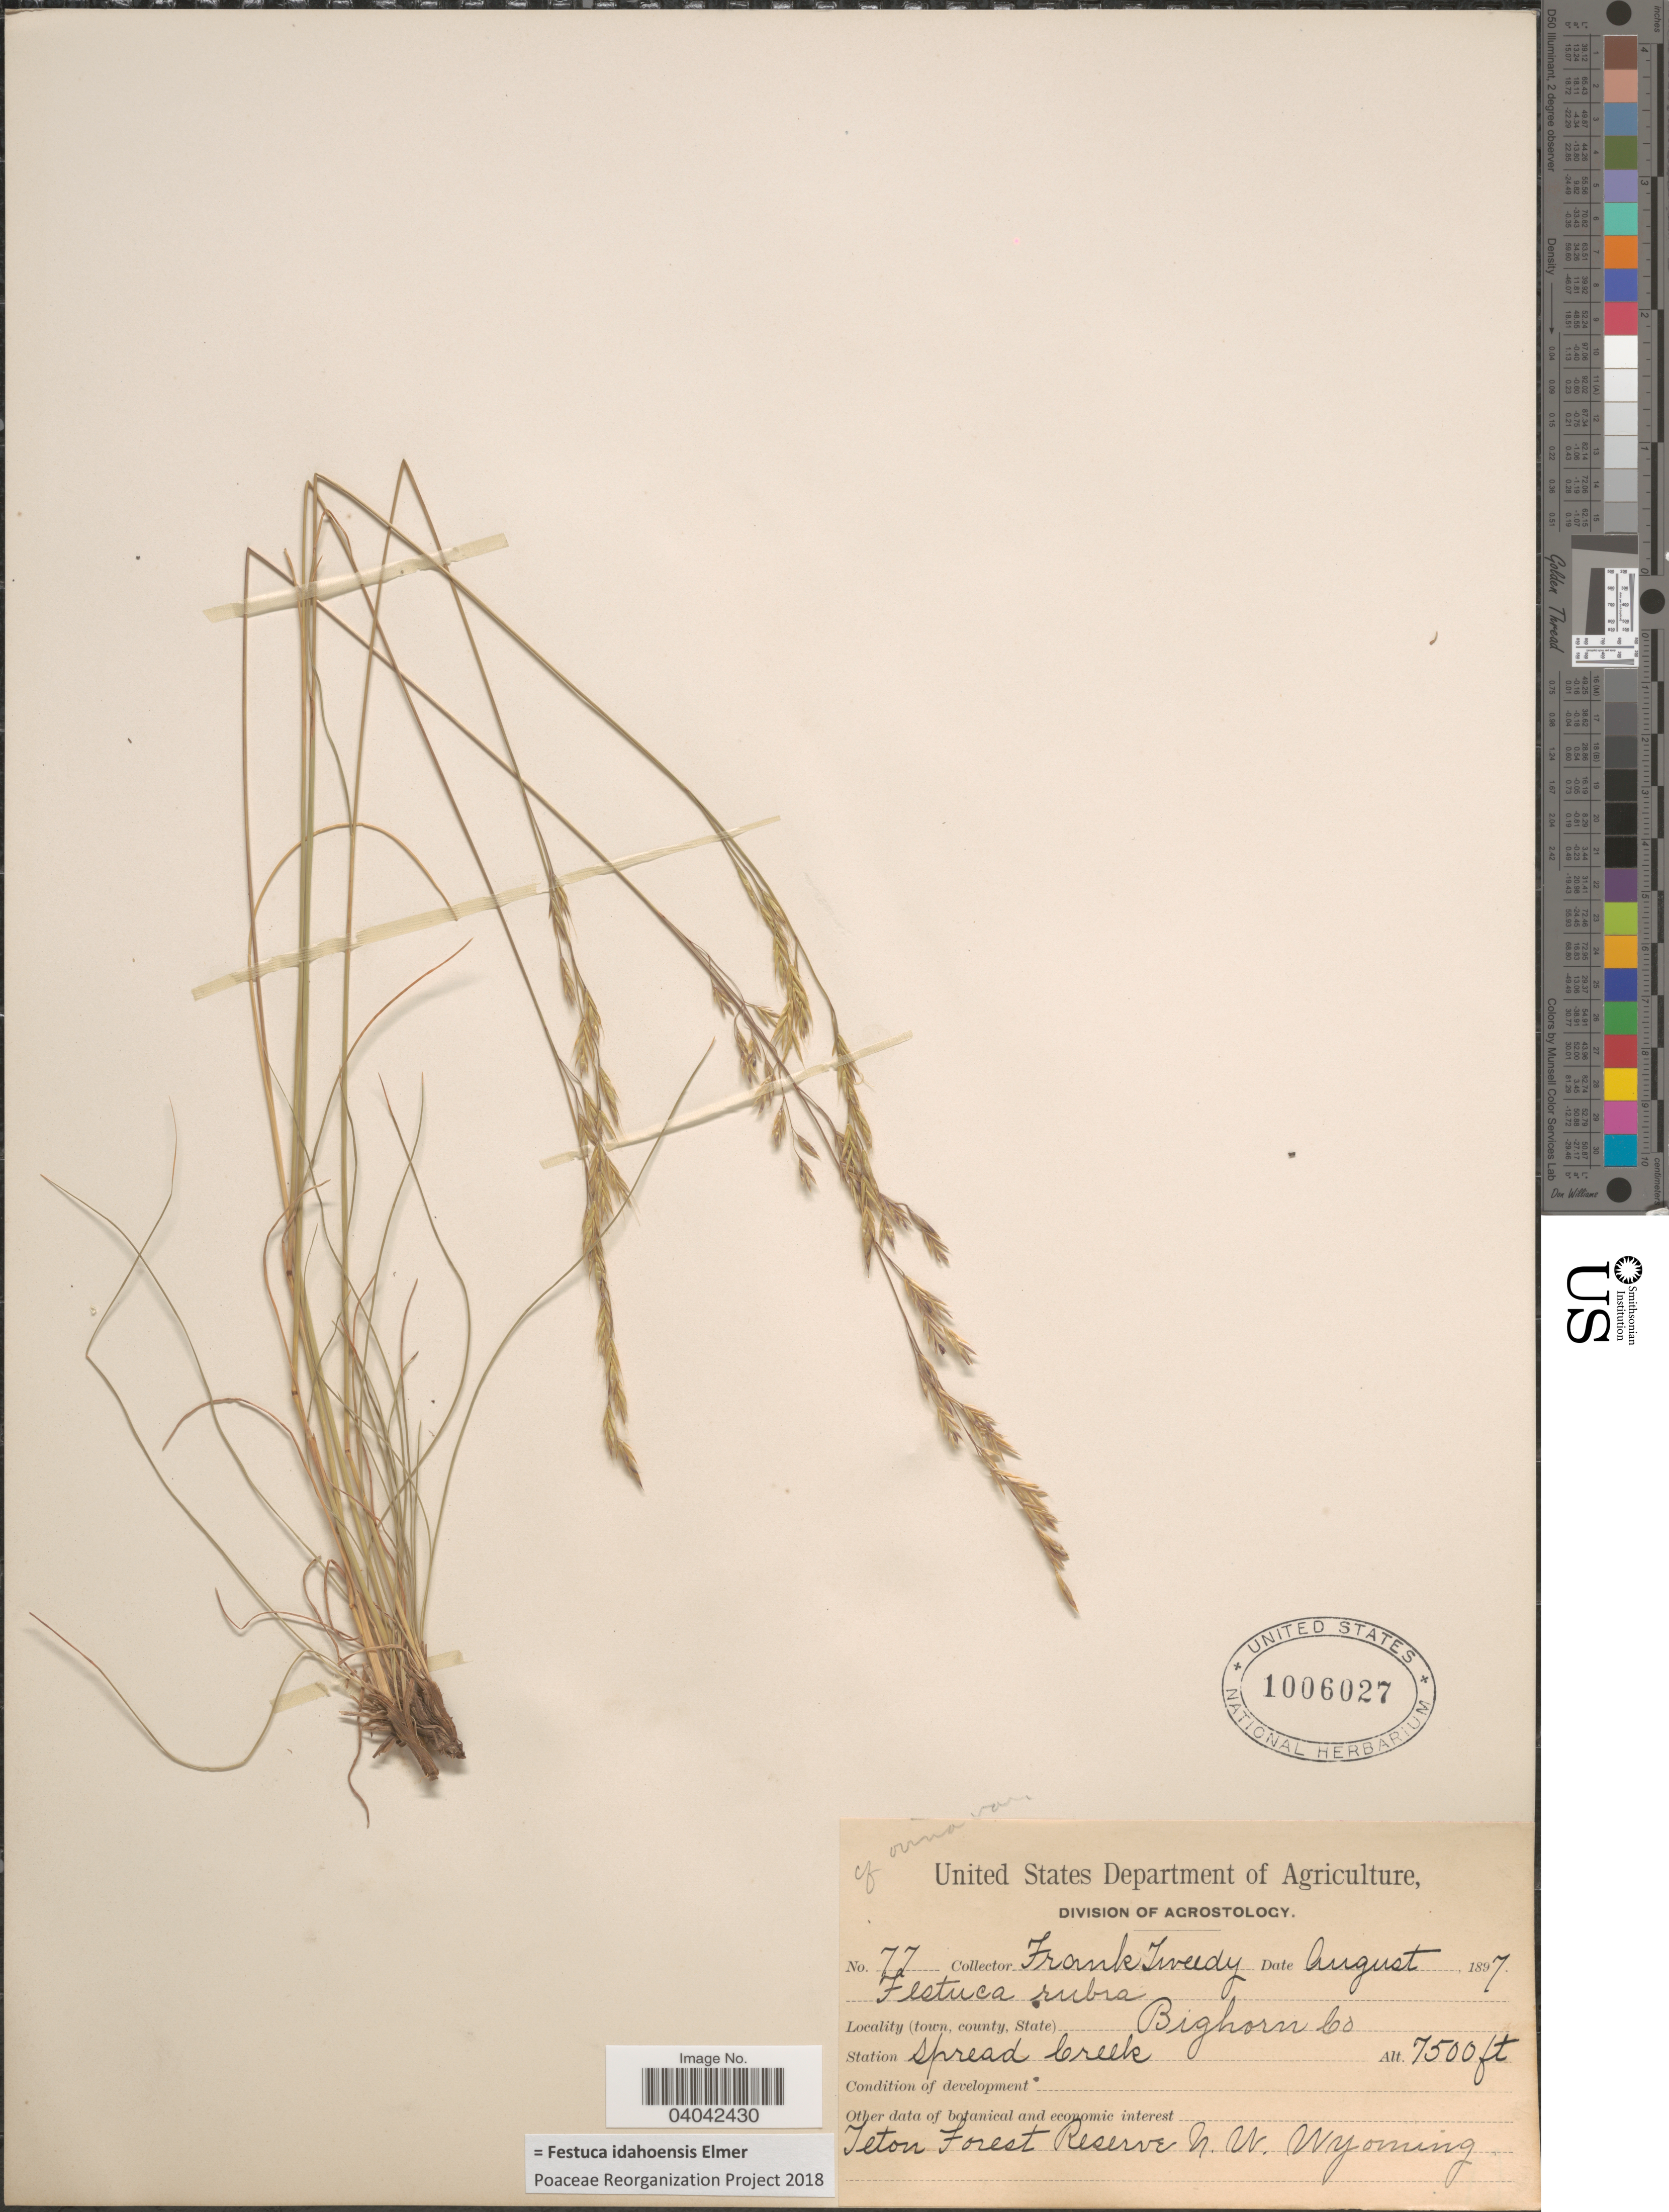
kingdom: Plantae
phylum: Tracheophyta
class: Liliopsida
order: Poales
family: Poaceae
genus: Festuca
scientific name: Festuca idahoensis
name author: Elmer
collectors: F. Tweedy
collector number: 77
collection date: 1897-08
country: United States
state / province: Wyoming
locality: Bighorn Co. Station Spread Creek. Teton Forest Reserve N.W. Wyoming.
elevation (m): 2286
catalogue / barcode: US 1006027